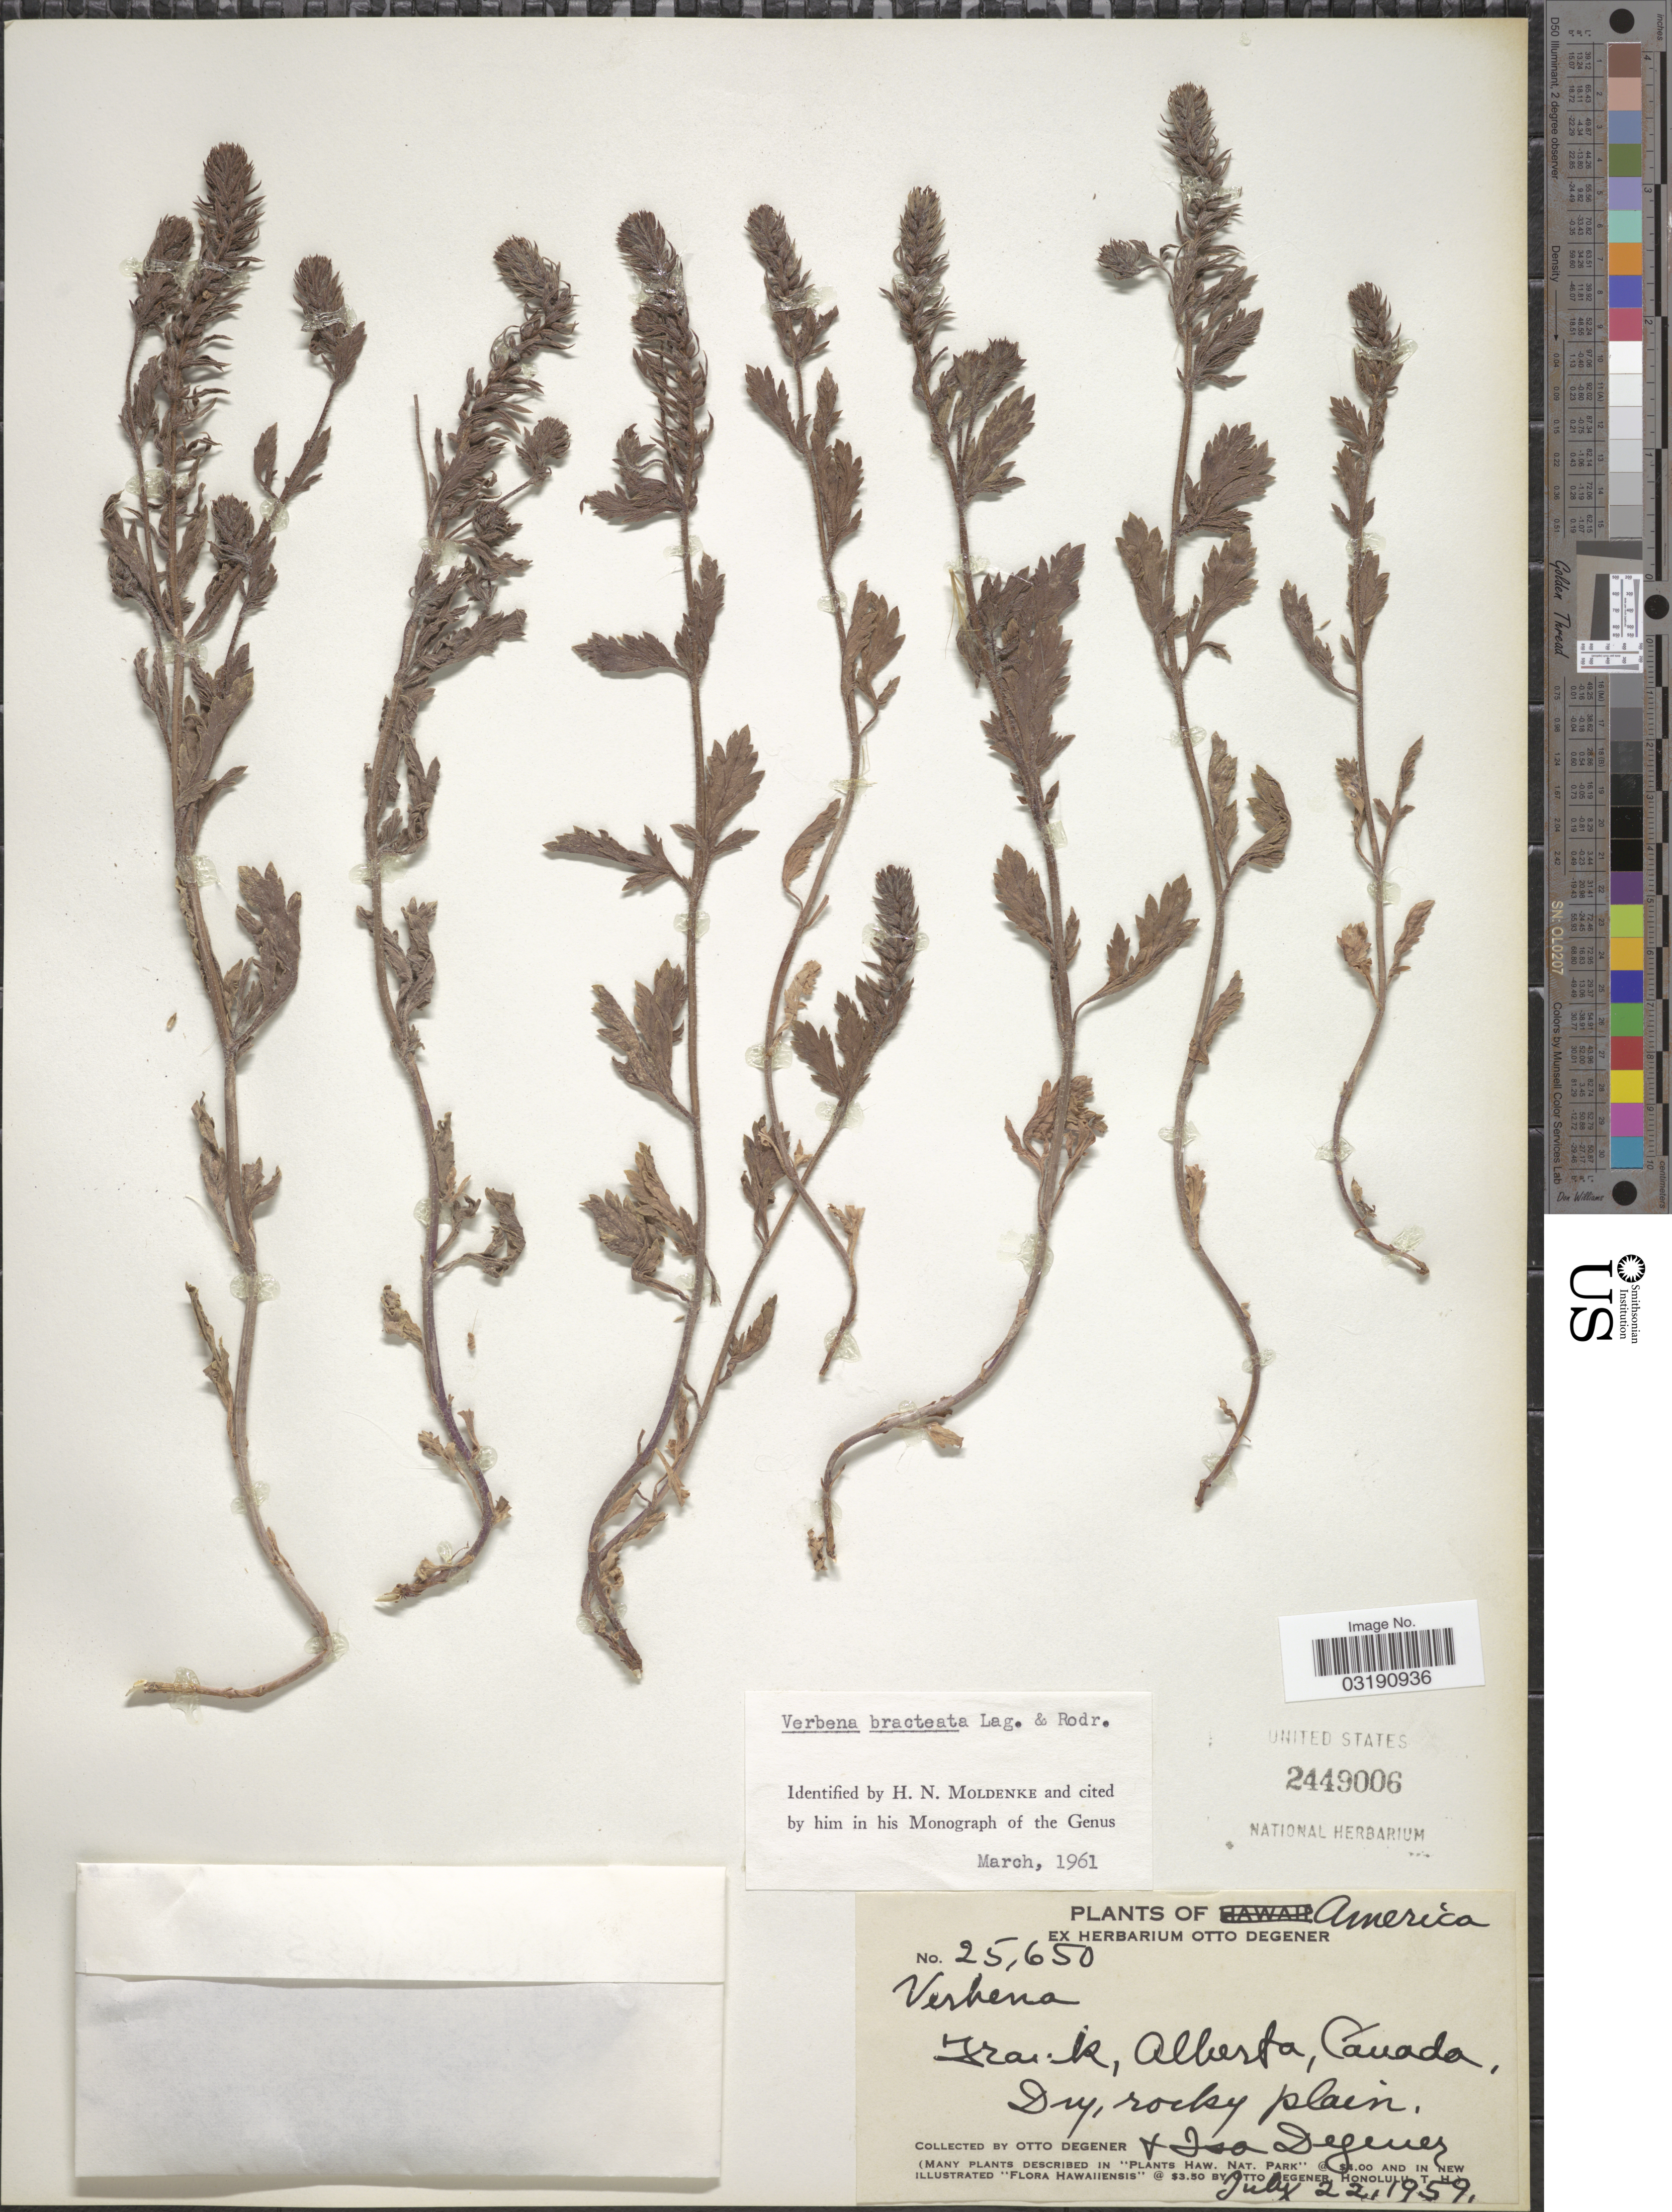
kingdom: Plantae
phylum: Tracheophyta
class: Magnoliopsida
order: Lamiales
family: Verbenaceae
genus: Verbena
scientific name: Verbena bracteata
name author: Cav. ex Lag. & Rodr.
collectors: O. Degener & I. Degener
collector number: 25650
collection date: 1959-07-22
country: Canada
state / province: Alberta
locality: America. Frank.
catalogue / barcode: US 2449006